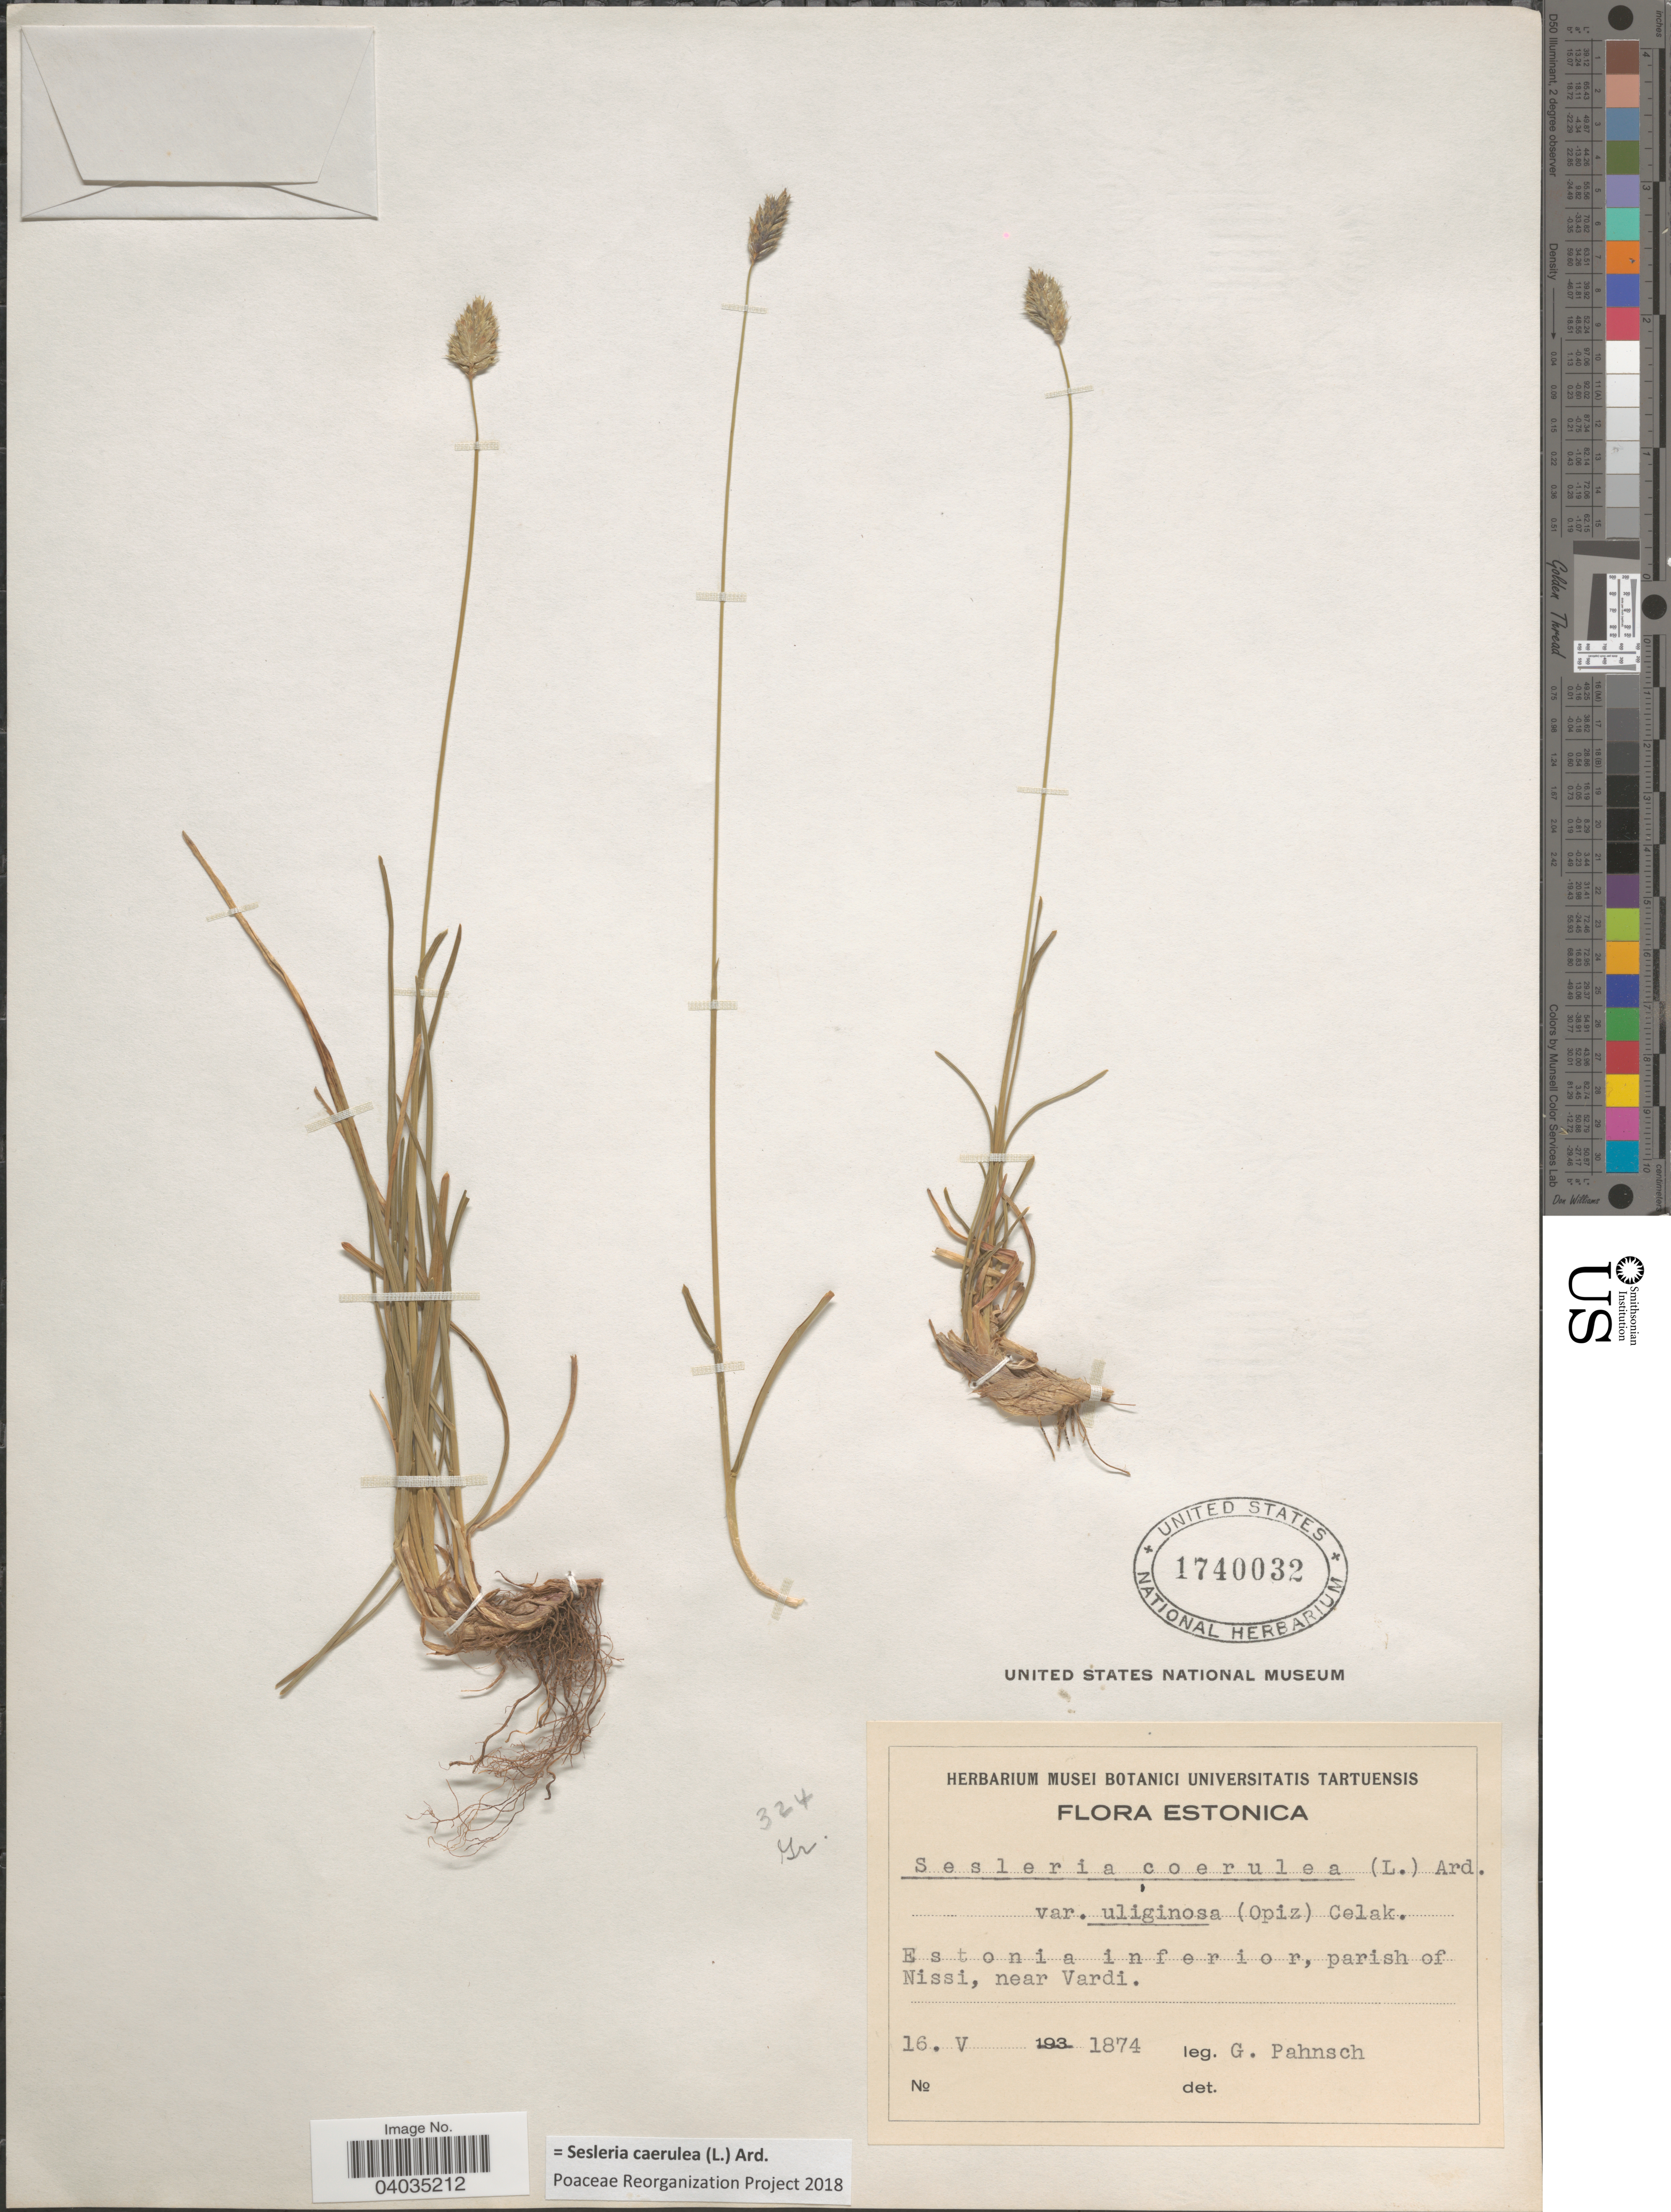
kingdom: Plantae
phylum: Tracheophyta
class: Liliopsida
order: Poales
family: Poaceae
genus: Sesleria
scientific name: Sesleria caerulea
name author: (L.) Ard.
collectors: G. Pahnsch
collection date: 1874-05-16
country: Estonia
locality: Estonica. Estonia inferior, parish of Nissi, near Vardi.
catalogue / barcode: US 1740032